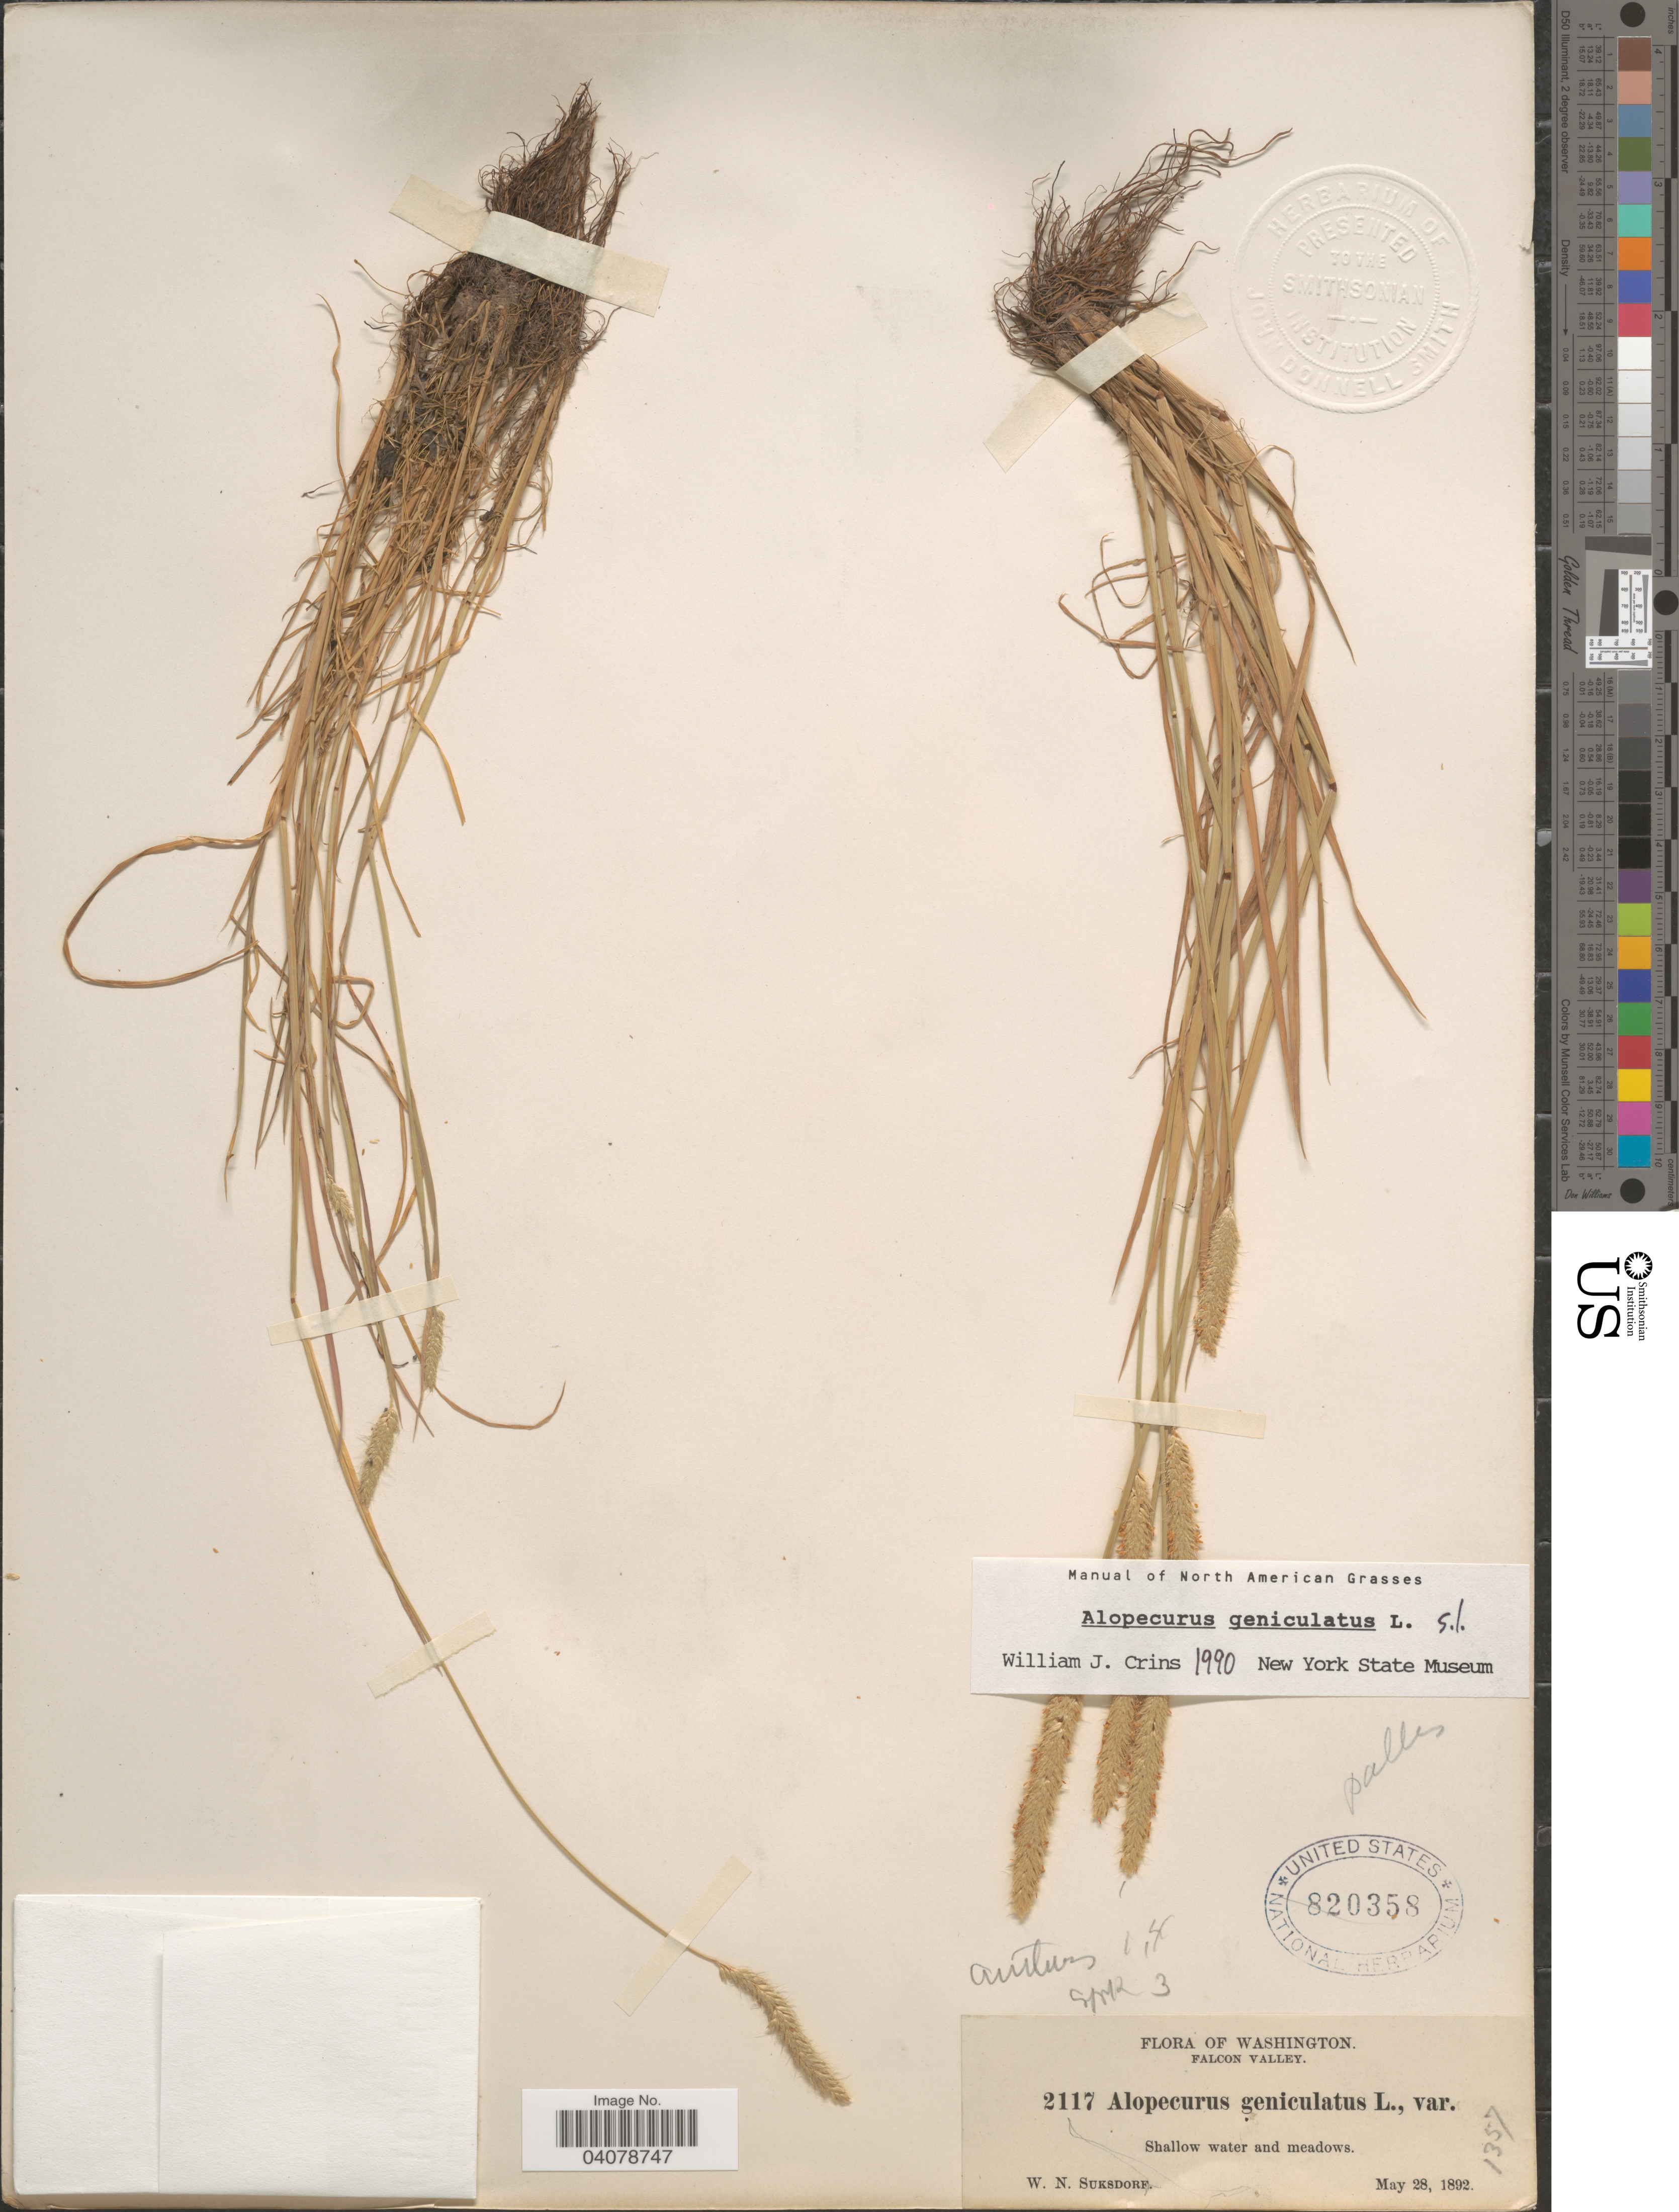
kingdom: Plantae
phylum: Tracheophyta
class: Liliopsida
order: Poales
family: Poaceae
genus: Alopecurus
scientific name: Alopecurus geniculatus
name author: L.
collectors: W. N. Suksdorf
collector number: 2117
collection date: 1892-05-28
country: United States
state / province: Washington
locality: Falcon Valley. Shallow water and meadows.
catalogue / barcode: US 820358